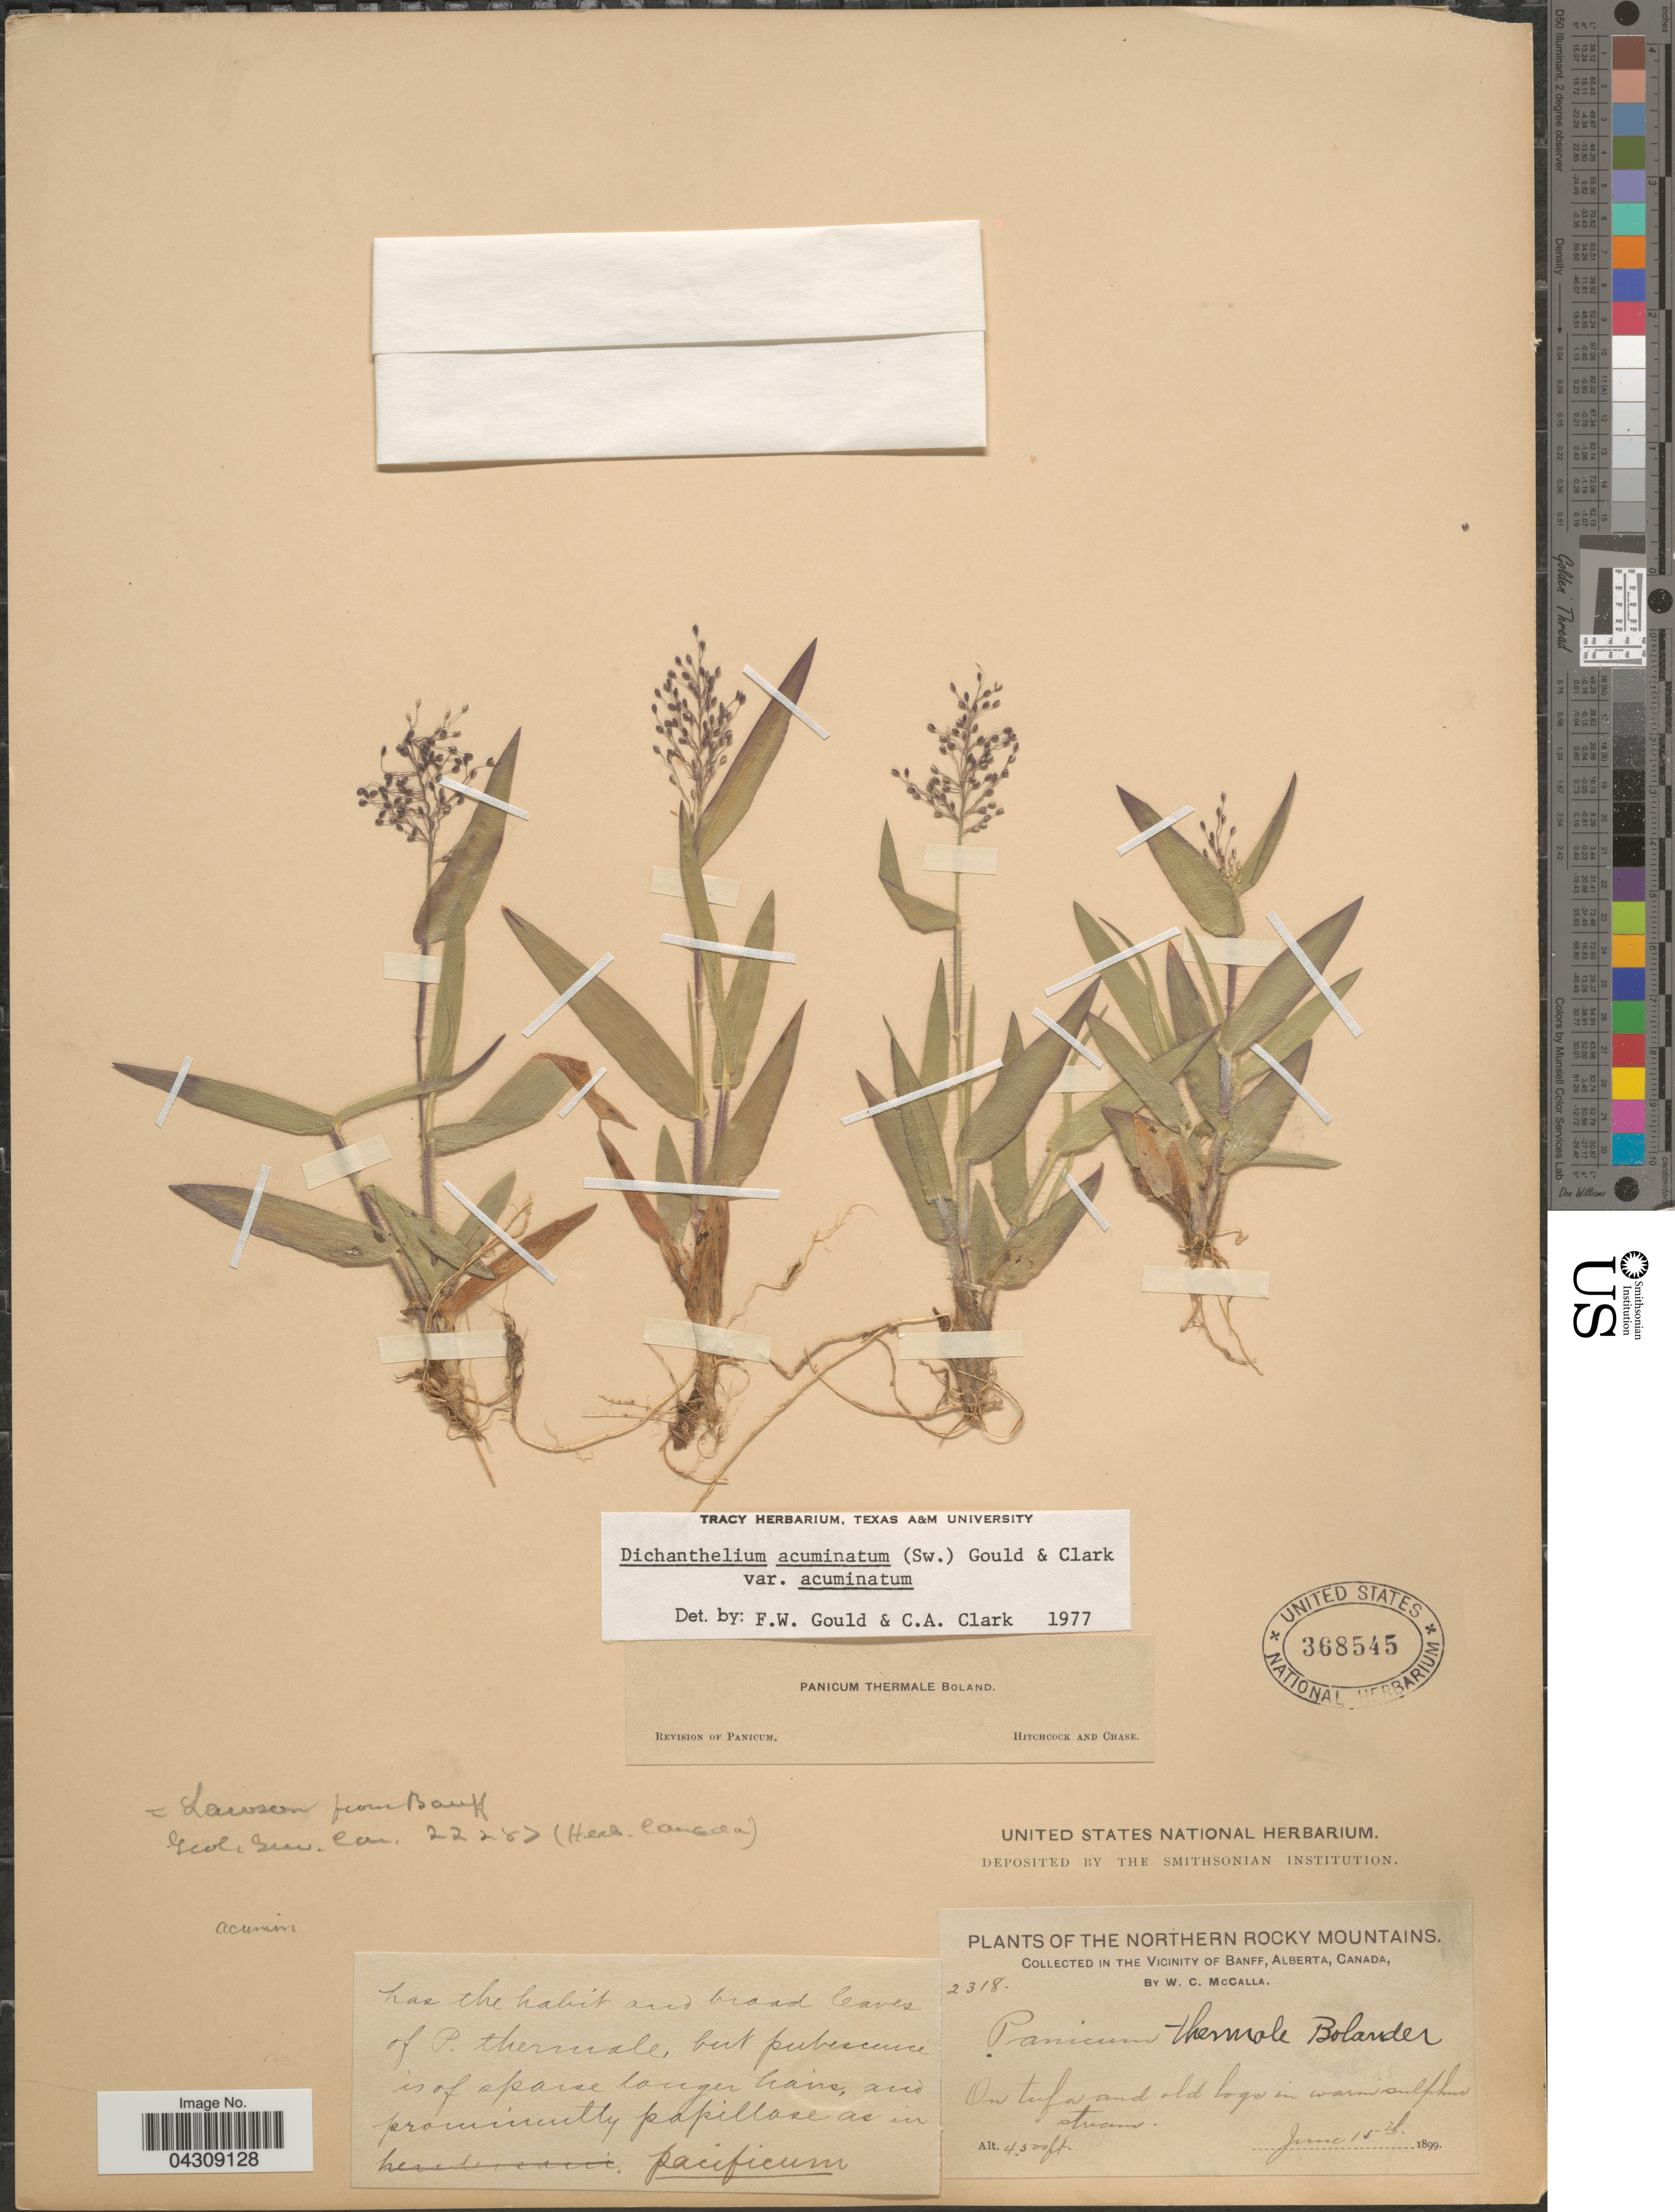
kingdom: Plantae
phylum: Tracheophyta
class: Liliopsida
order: Poales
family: Poaceae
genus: Dichanthelium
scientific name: Dichanthelium acuminatum var. acuminatum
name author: (Sw.) Gould & C.A. Clark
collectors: W. McCalla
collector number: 2318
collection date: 1899-06-15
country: Canada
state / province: Alberta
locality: The Northern Rocky Mountains. In the Vicinity of Banff. In warm sulphur stream.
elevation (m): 1372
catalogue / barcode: US 368545